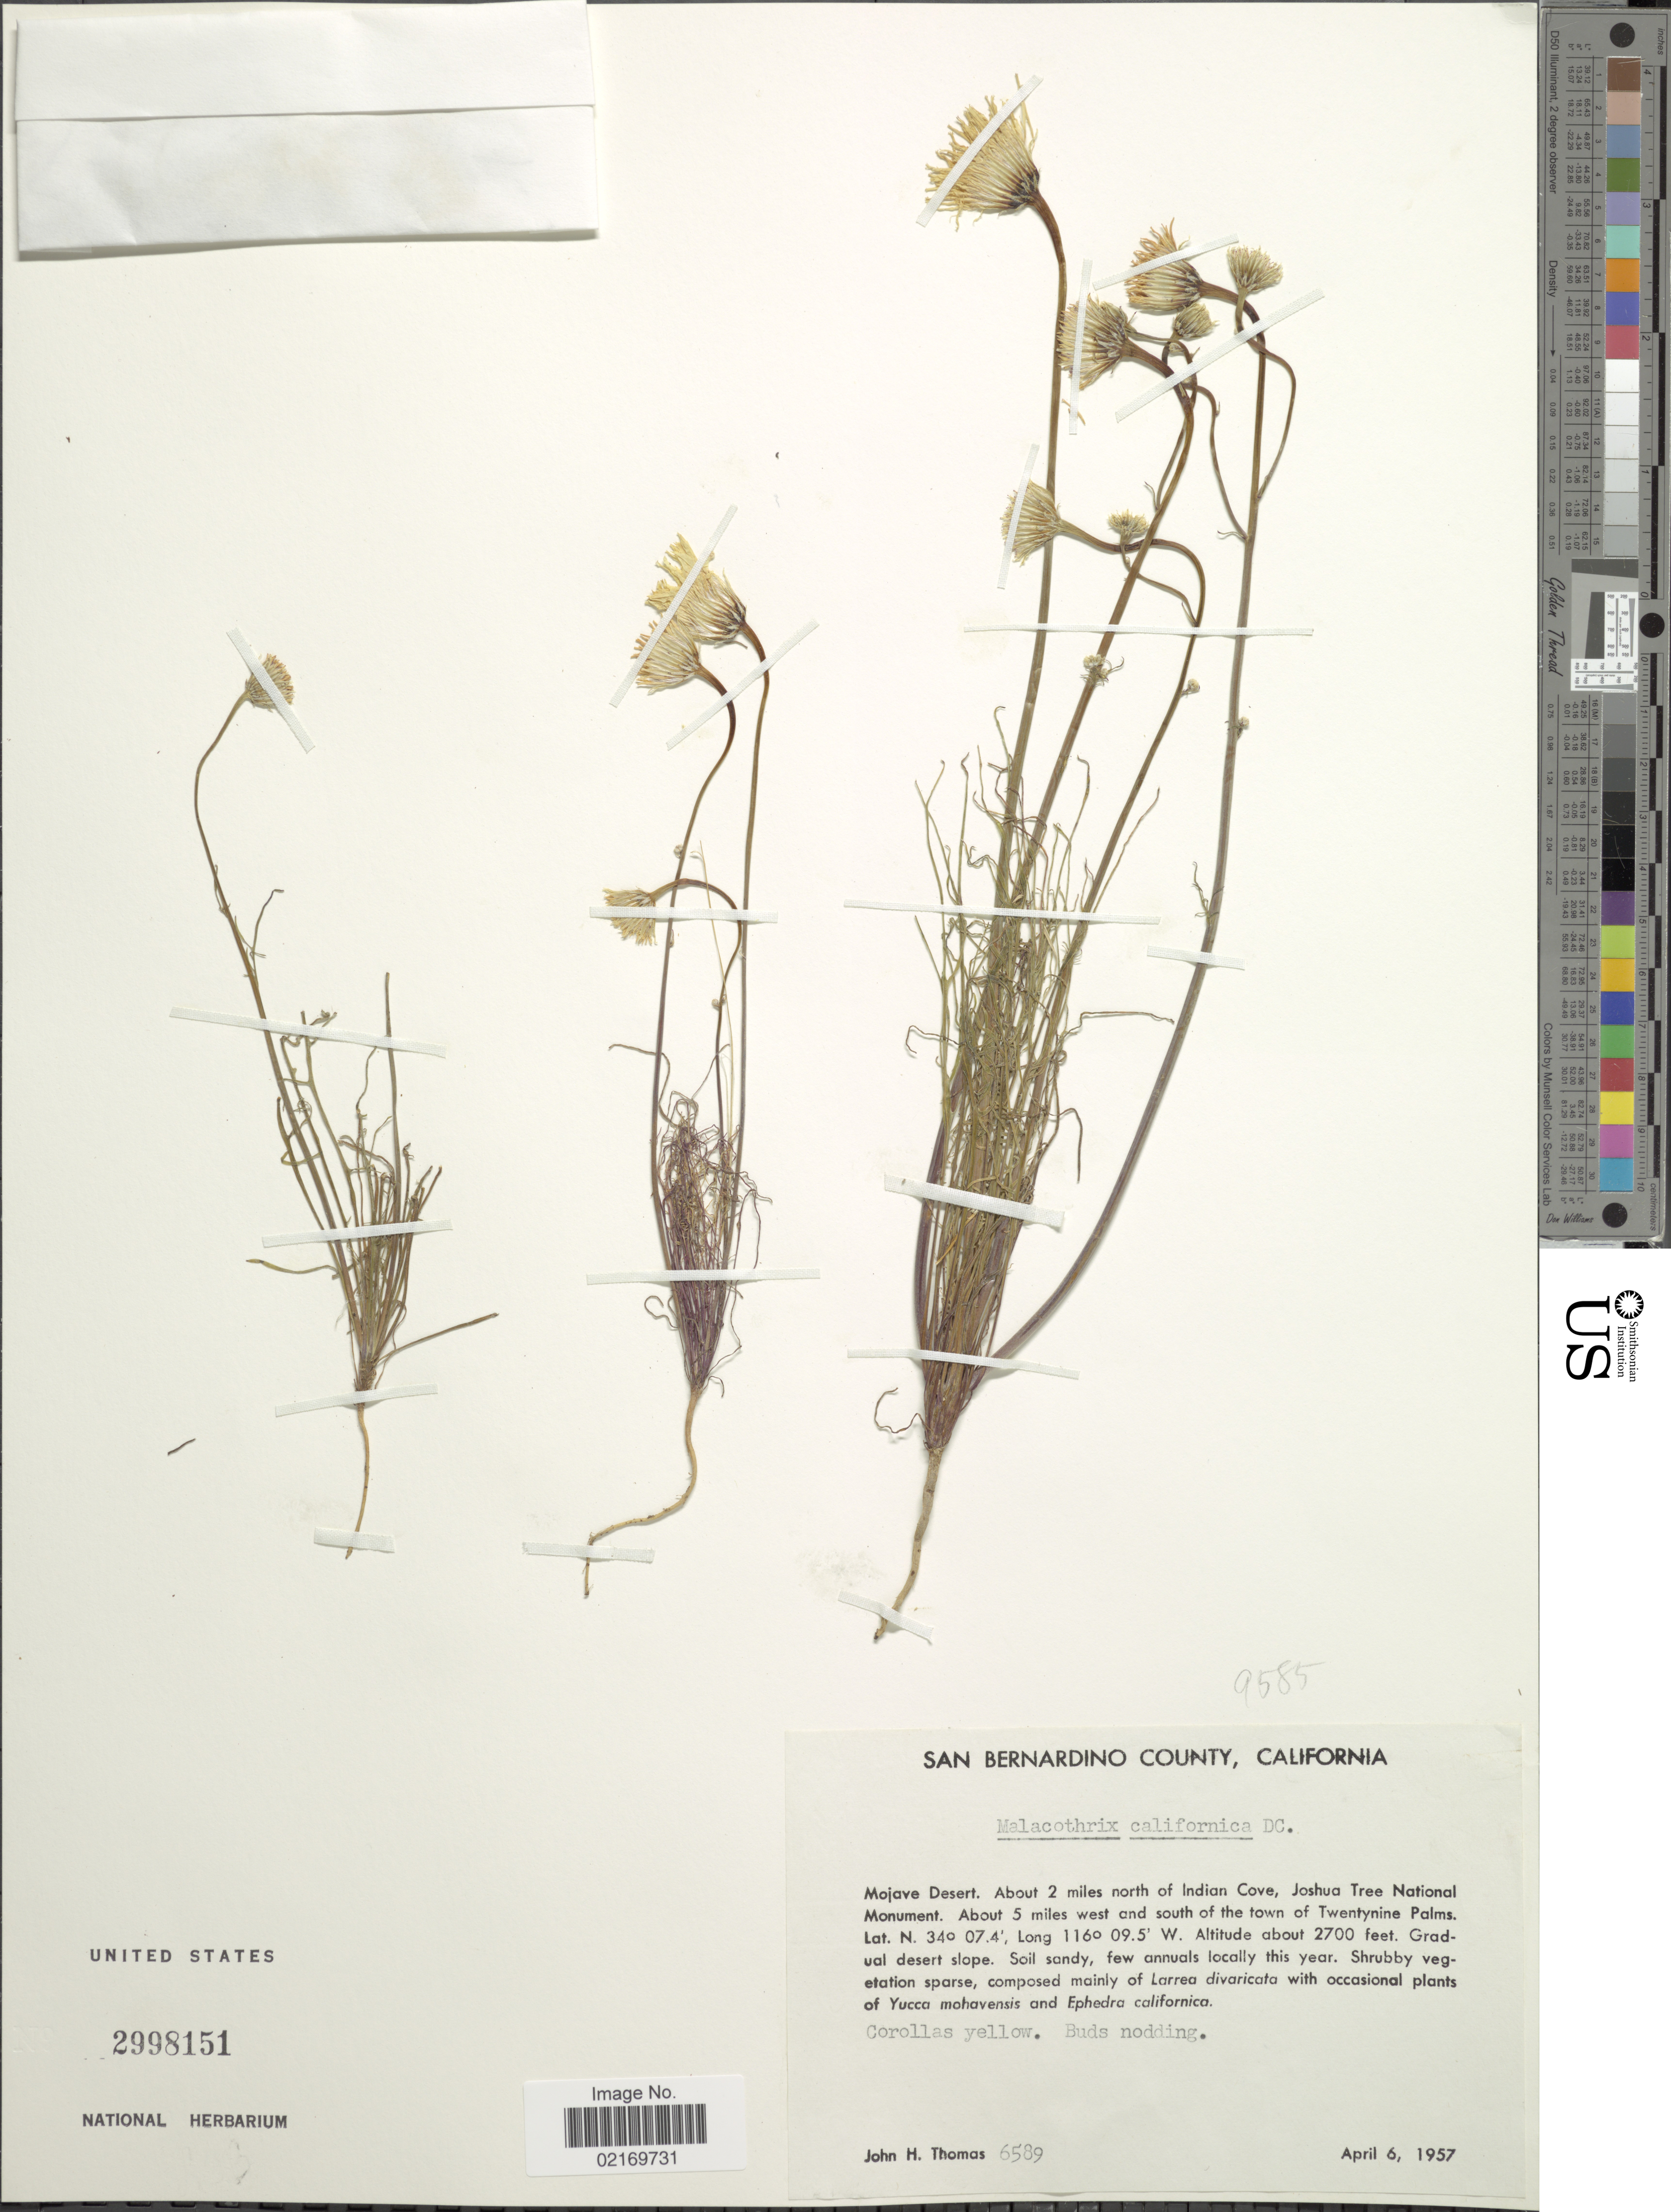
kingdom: Plantae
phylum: Tracheophyta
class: Magnoliopsida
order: Asterales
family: Asteraceae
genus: Malacothrix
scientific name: Malacothrix californica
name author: DC.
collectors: J. H. Thomas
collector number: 6589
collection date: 1957-04-06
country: United States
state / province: California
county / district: San Bernardino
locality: San Bernardino County, Mojave Desert, about 2 miles north of Indian Cove, Joshua Tree National Monument, about 5 miles west and south of the town of Twentynine Palms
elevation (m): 823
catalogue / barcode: US 2998151